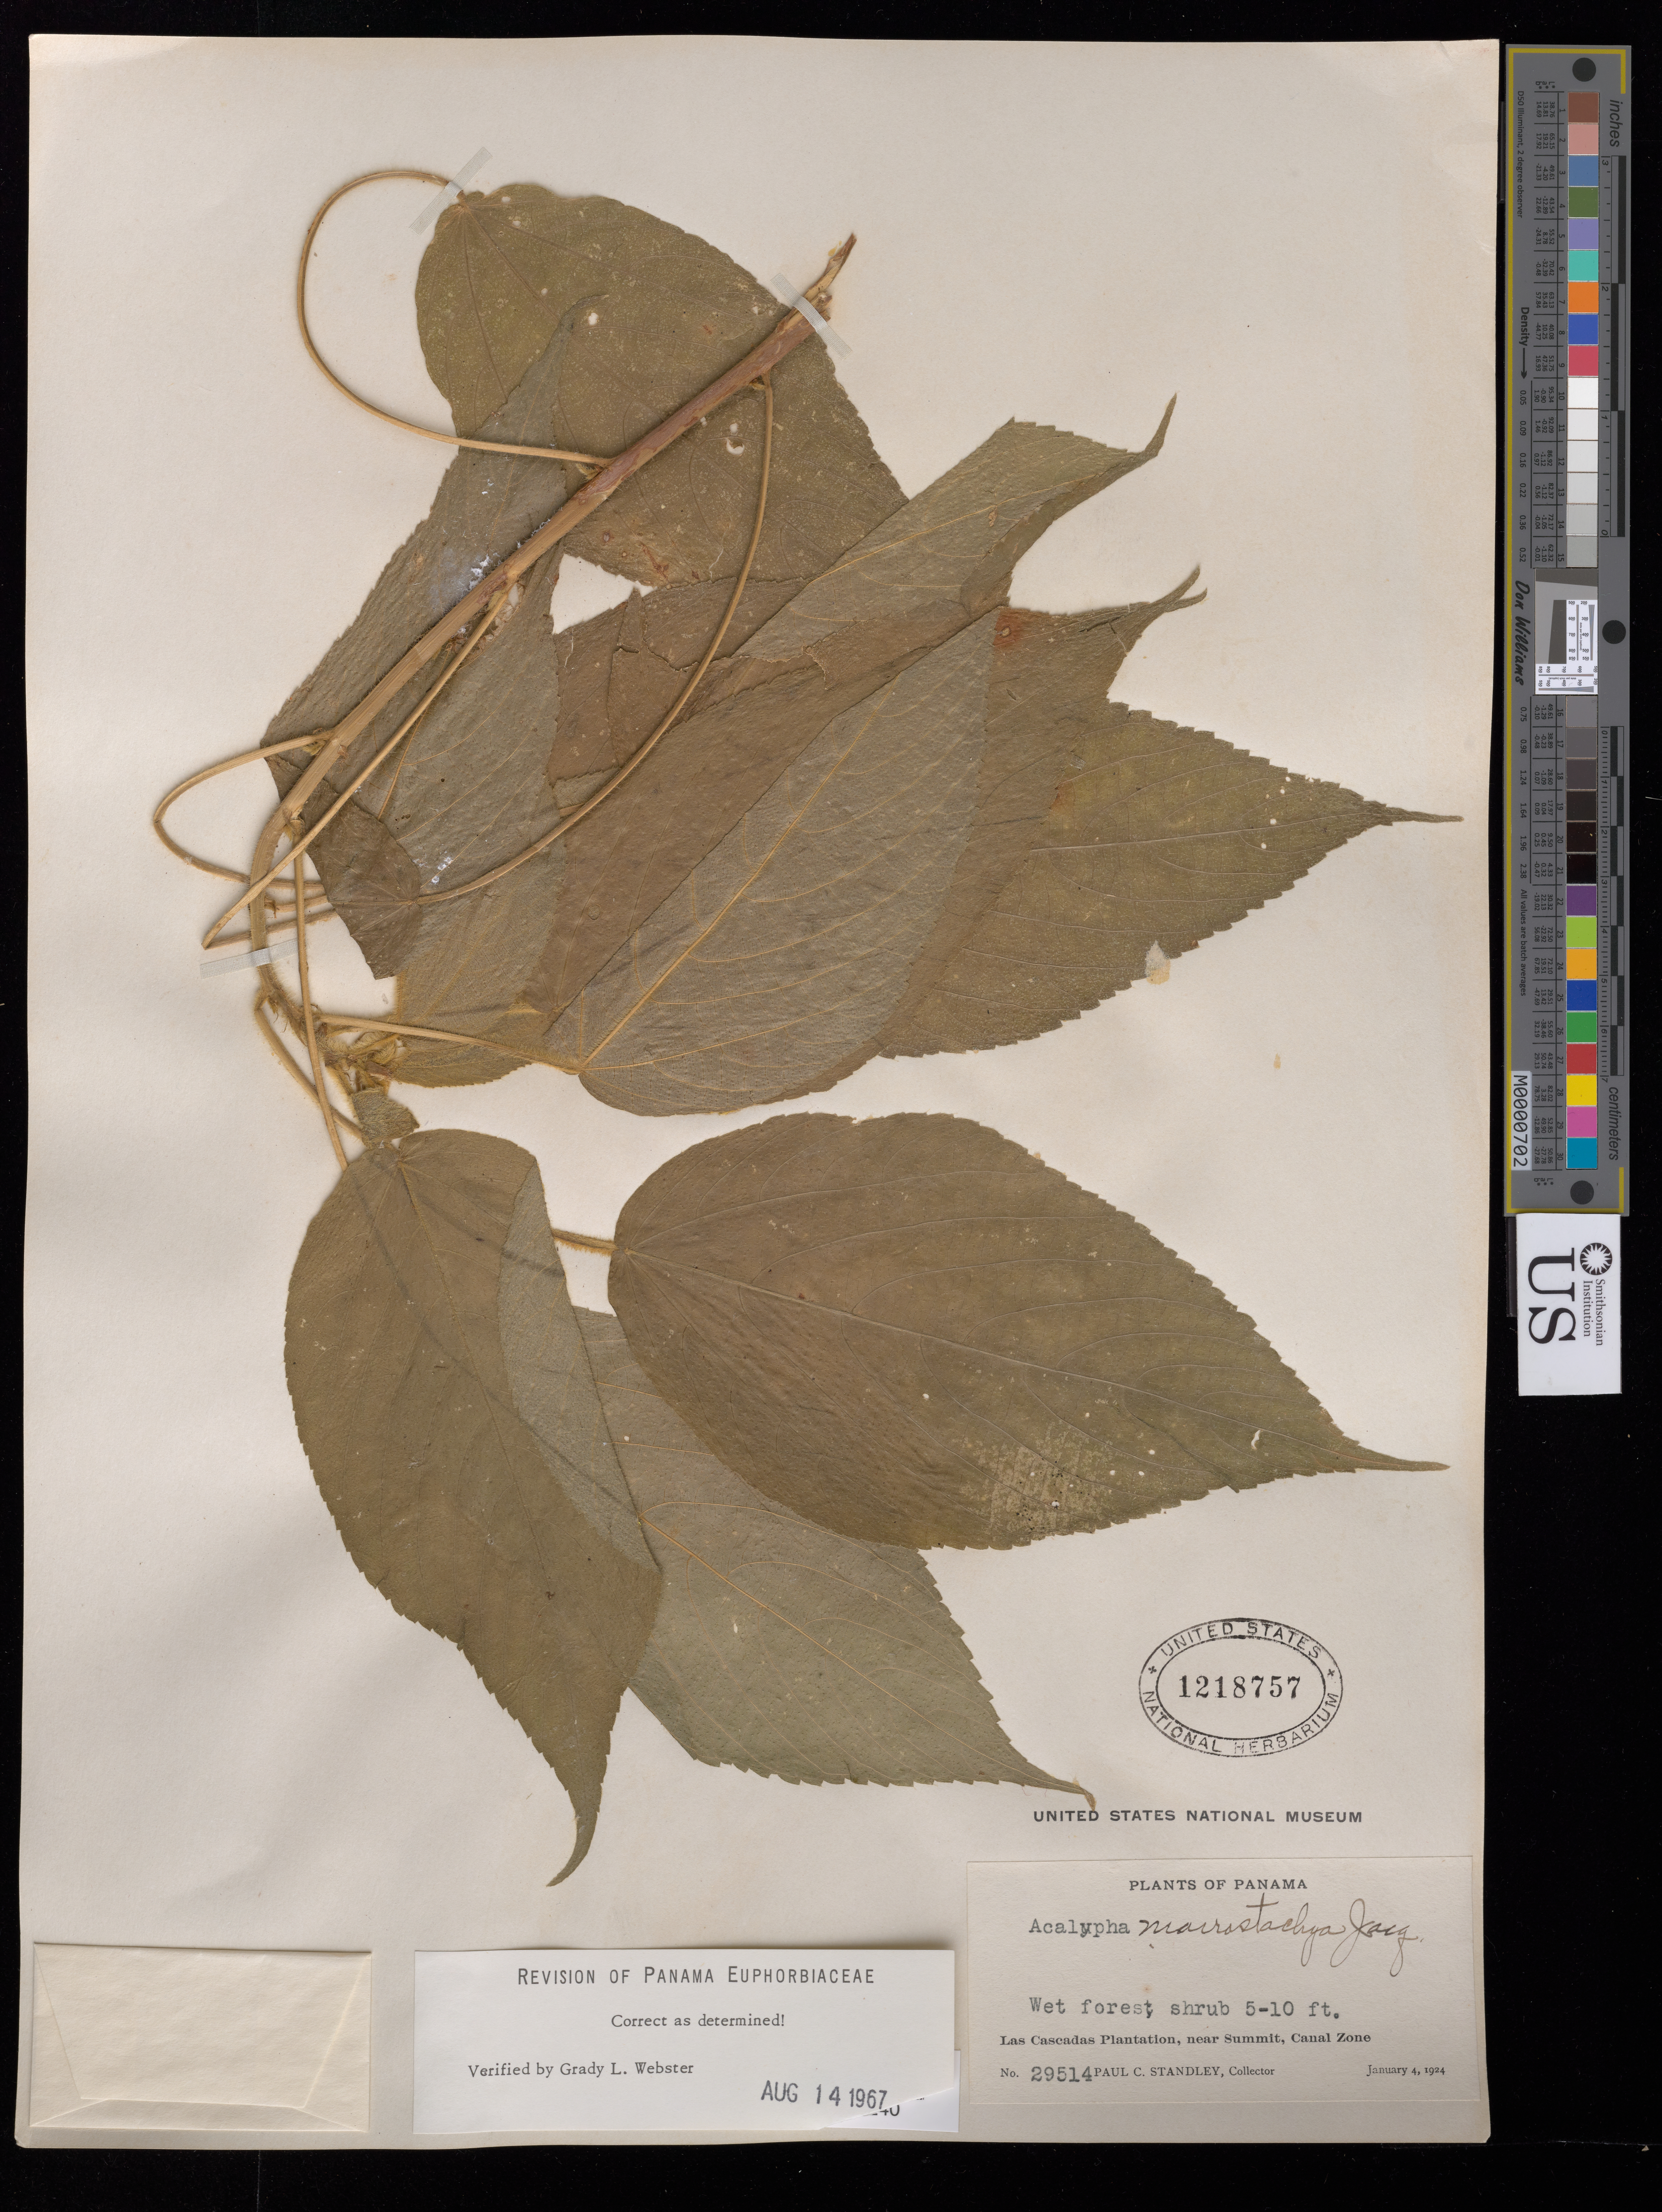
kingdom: Plantae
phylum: Tracheophyta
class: Magnoliopsida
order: Malpighiales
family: Euphorbiaceae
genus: Acalypha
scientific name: Acalypha macrostachya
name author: Jacq.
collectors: P. C. Standley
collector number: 29514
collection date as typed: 4 Jan 1924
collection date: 1924-01-04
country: Panama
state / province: Panamá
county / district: Canal Zone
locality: Las Cascadas Plantation, near Summit.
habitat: Shrub.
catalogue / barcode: US 1218757